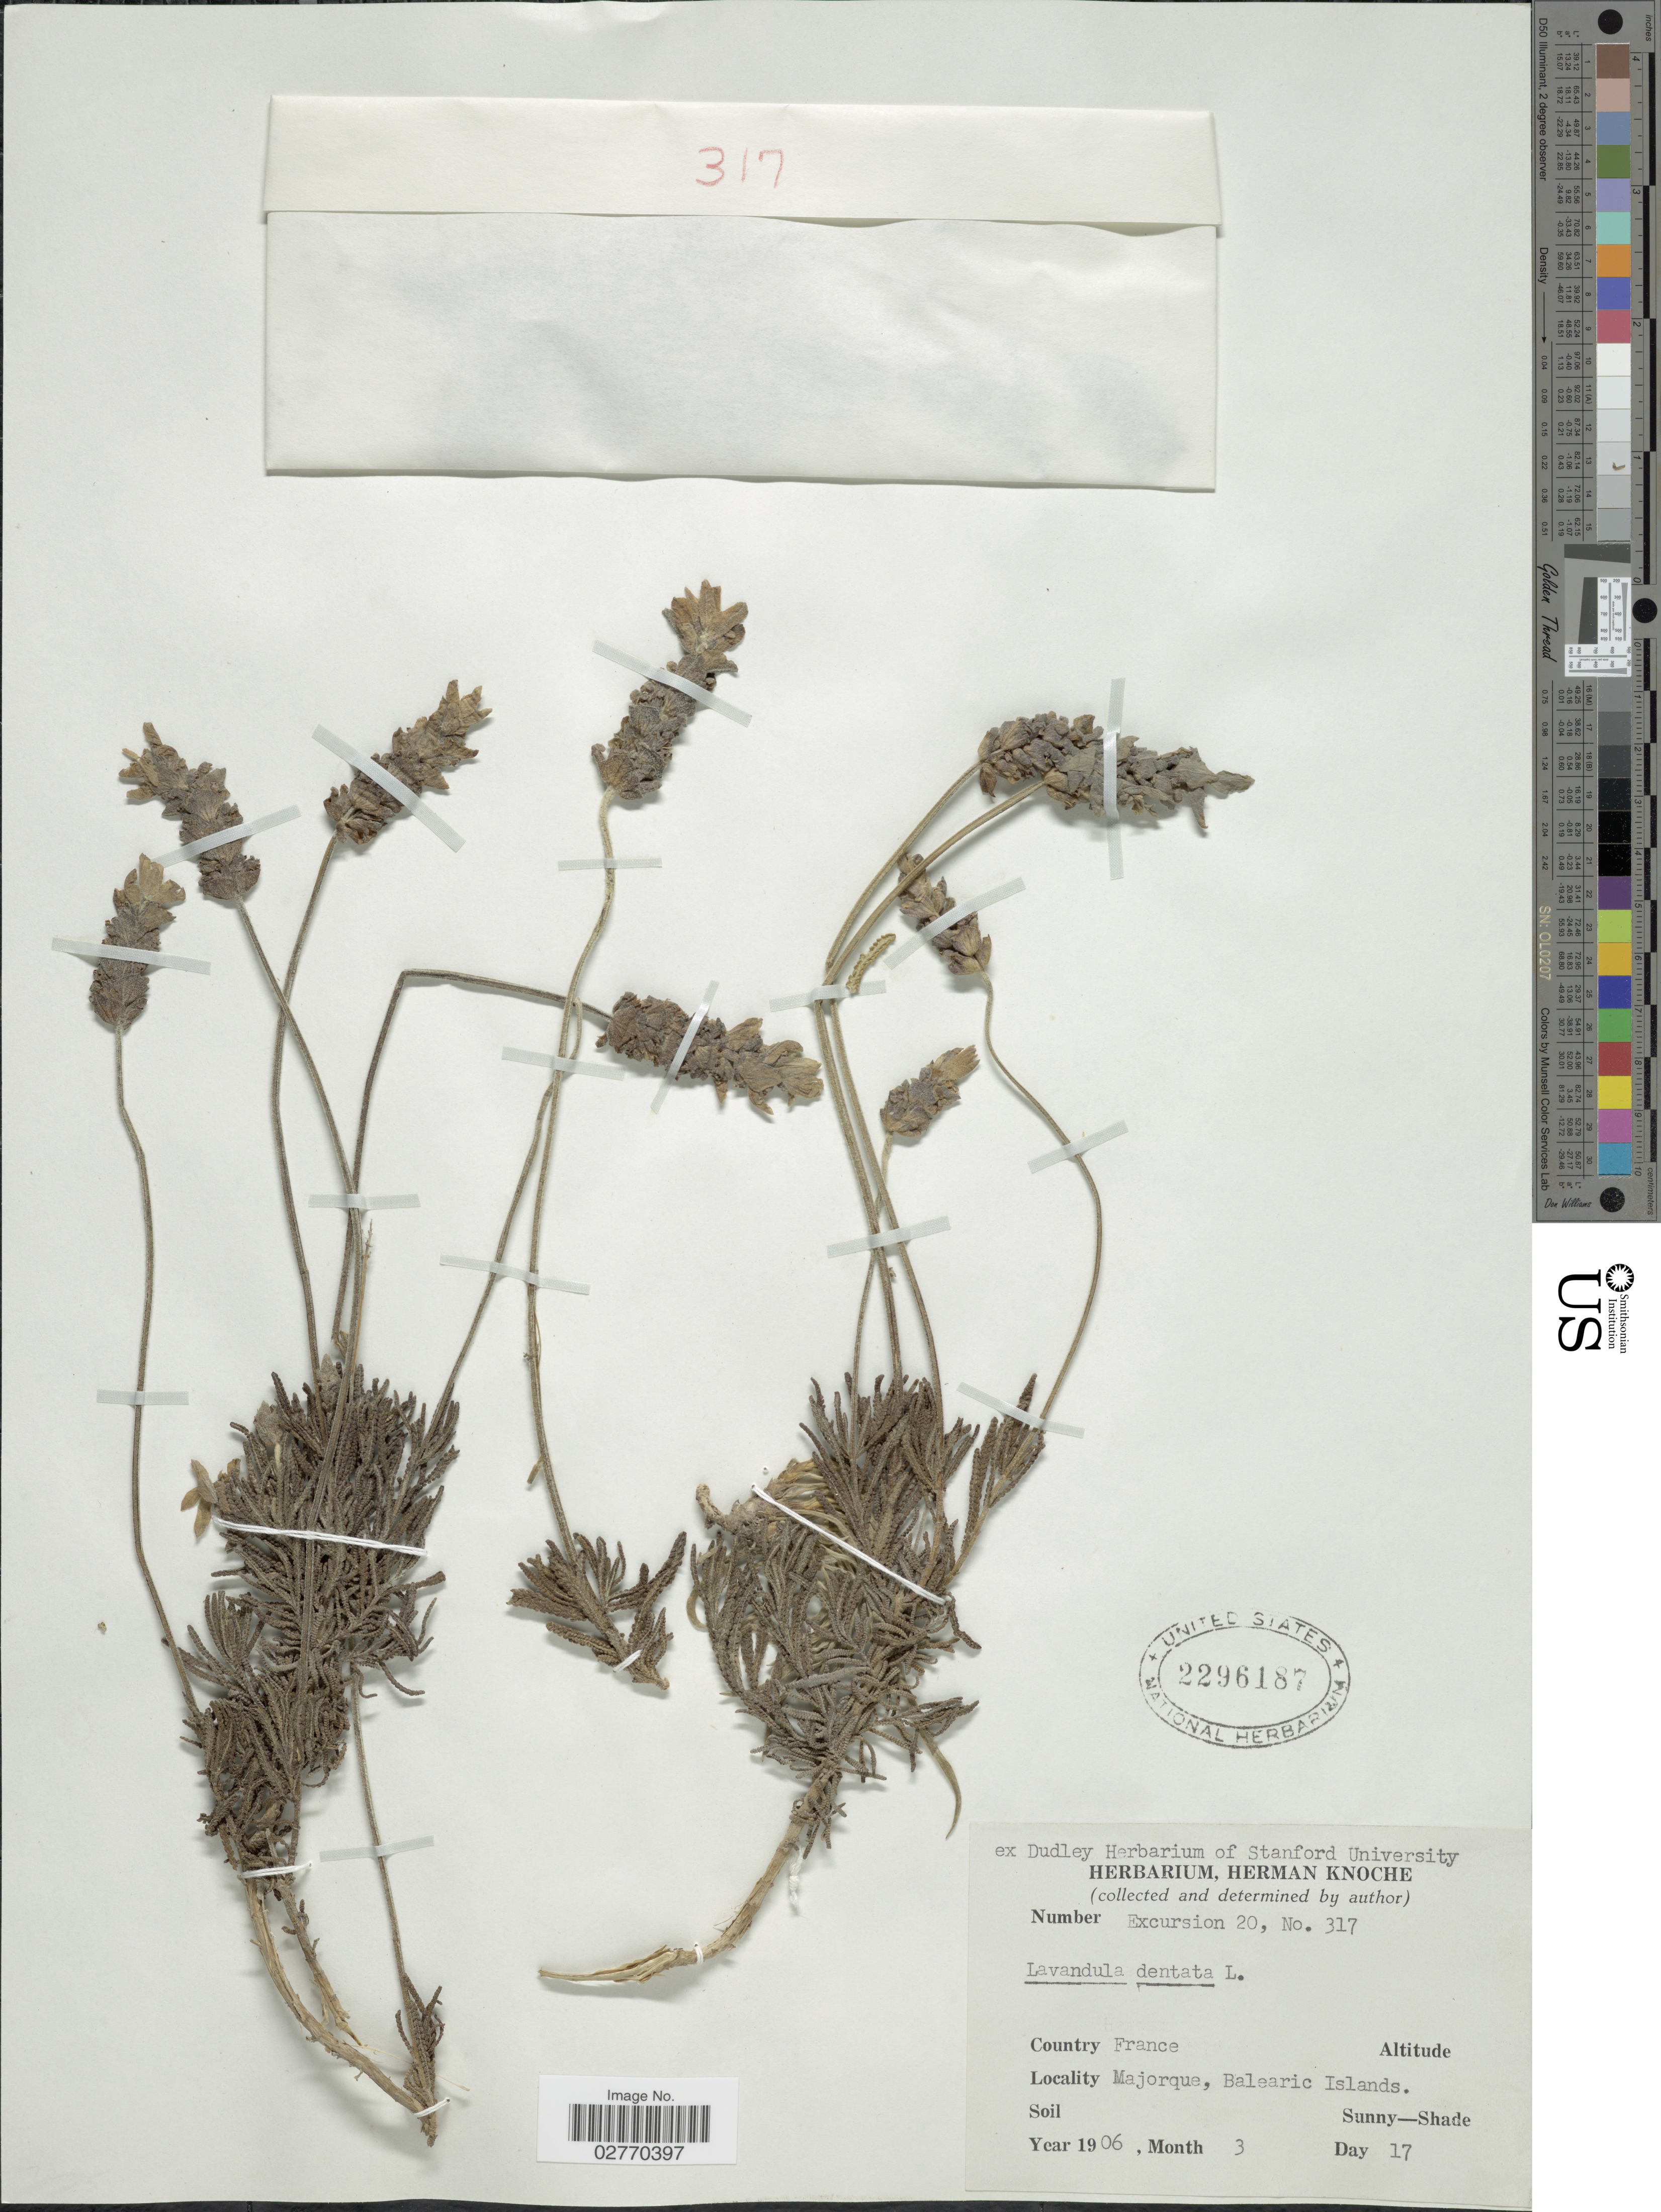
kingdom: Plantae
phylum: Tracheophyta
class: Magnoliopsida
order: Lamiales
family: Lamiaceae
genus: Lavandula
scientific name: Lavandula dentata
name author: L.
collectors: ex herb. Herman Knoche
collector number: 317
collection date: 1906-03-17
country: France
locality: Majorque, Balearic Islands.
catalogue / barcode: US 2296187